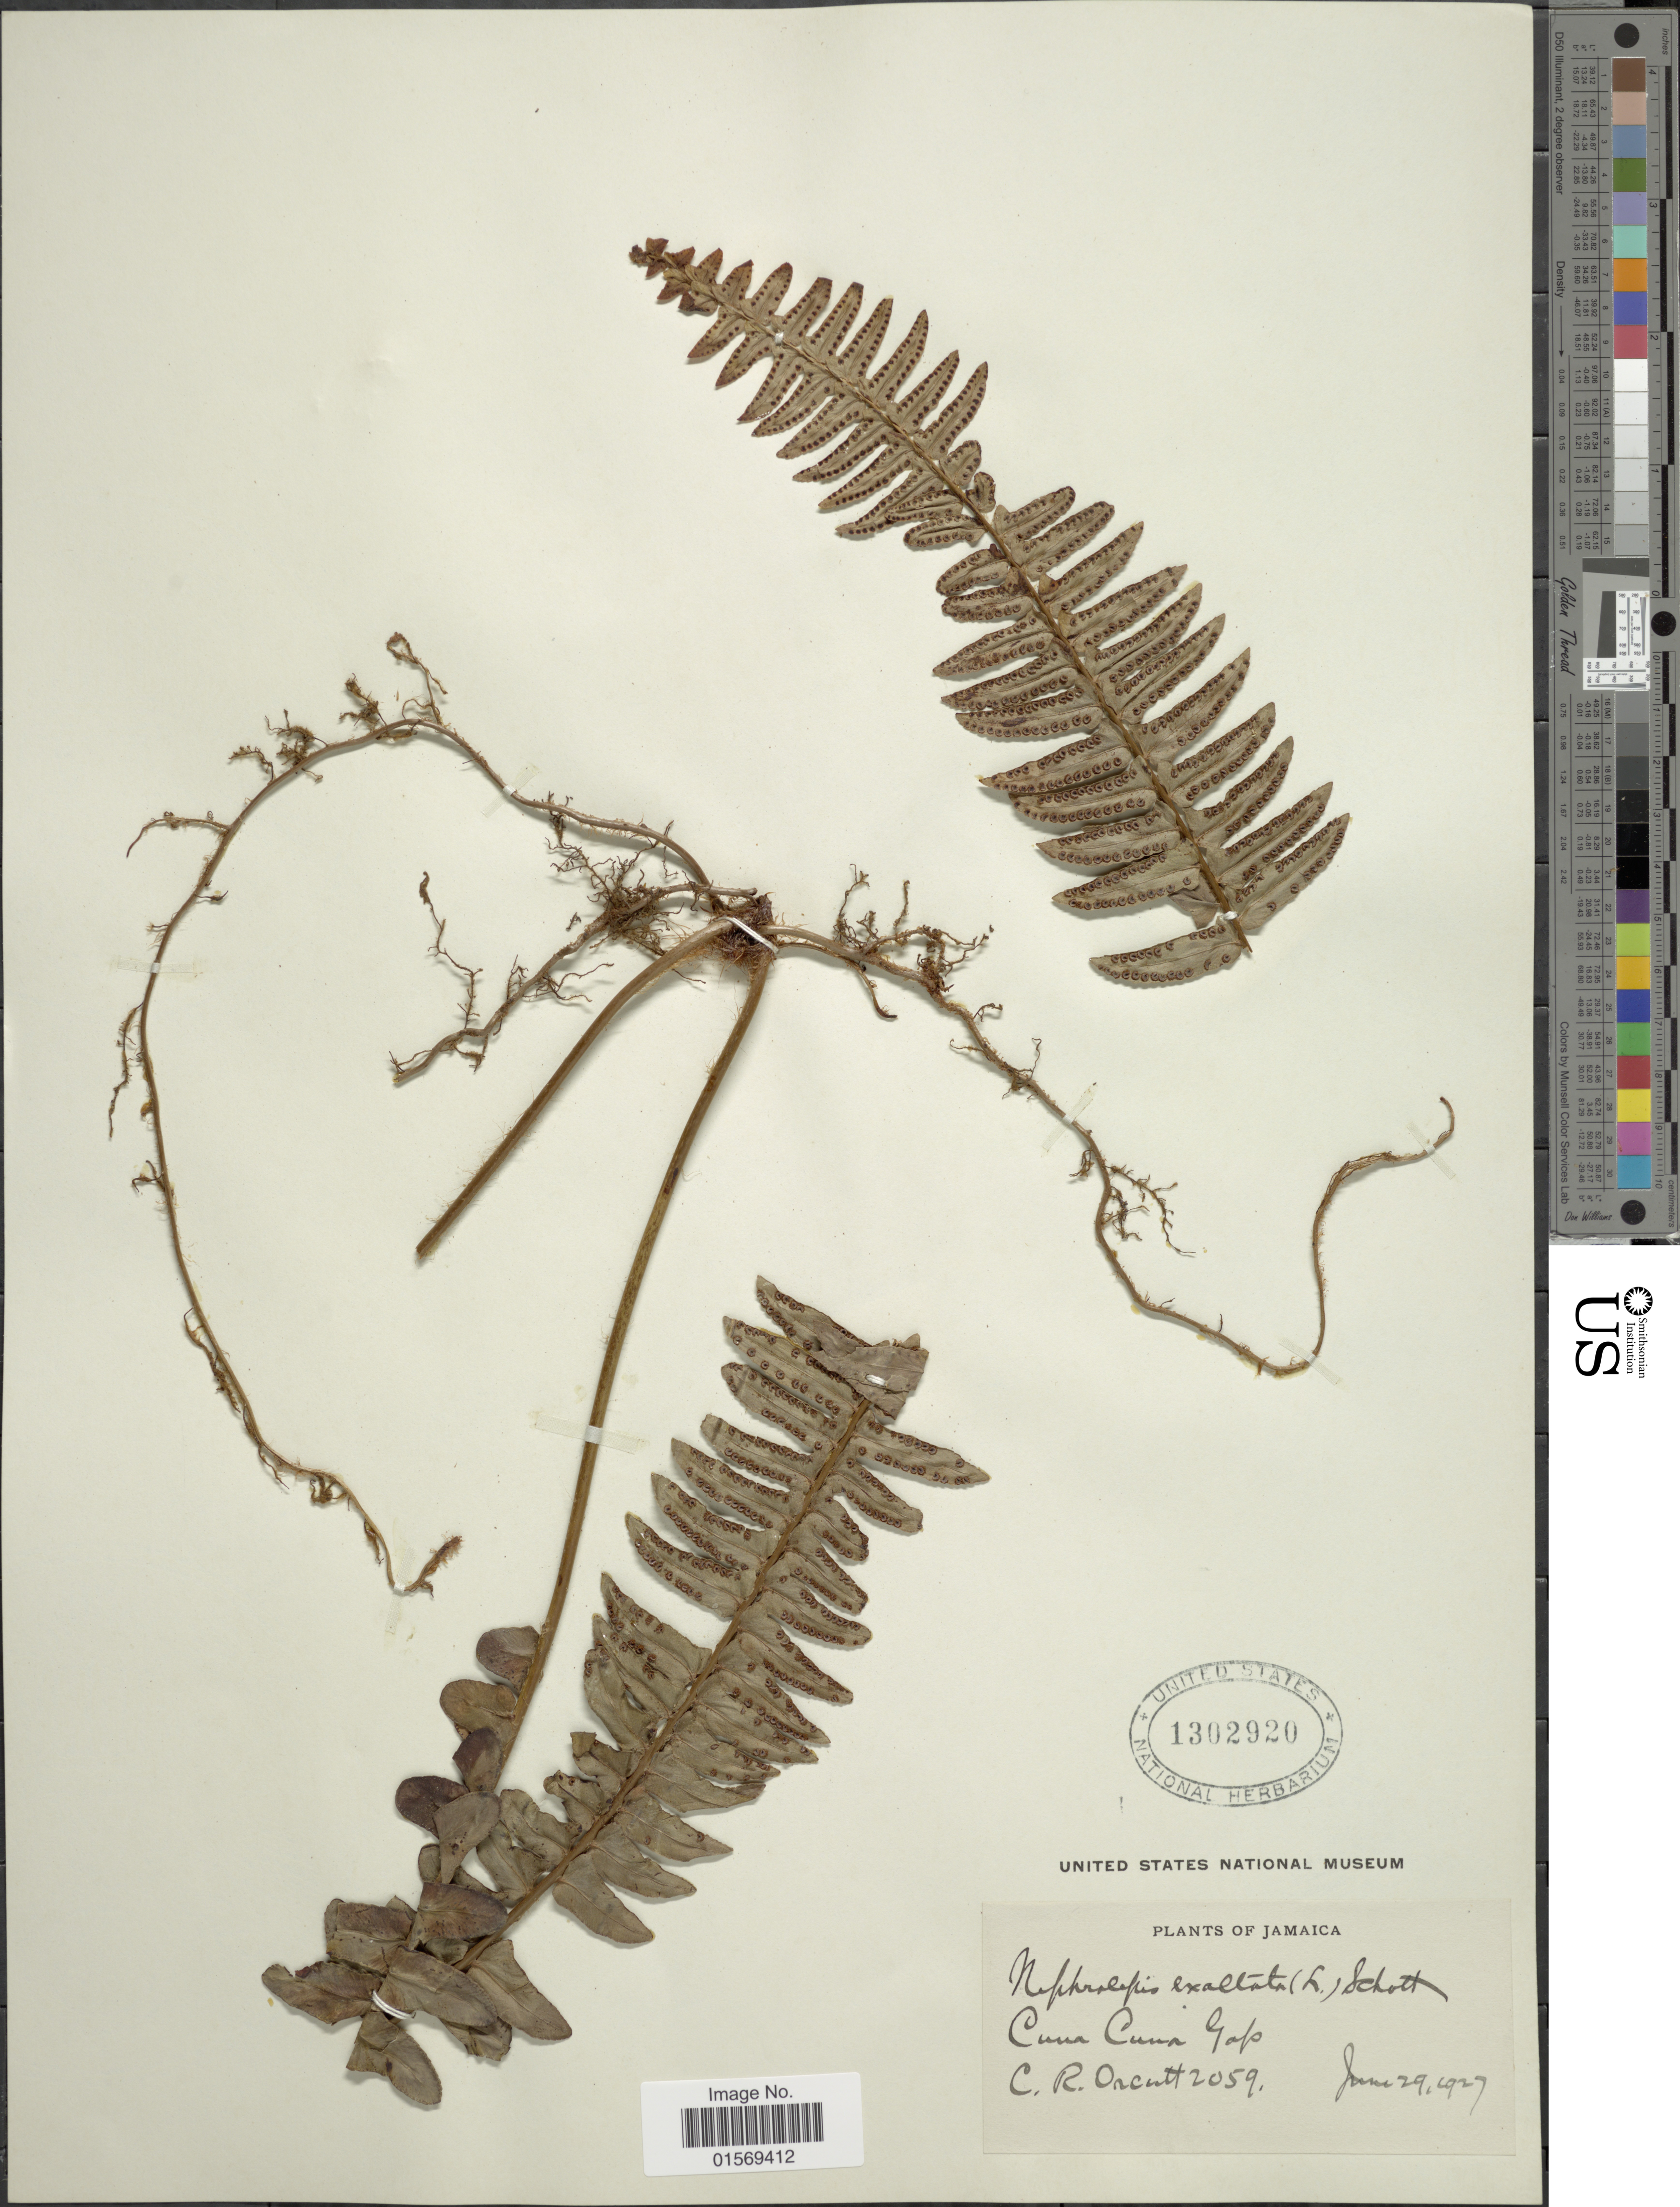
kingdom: Plantae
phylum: Tracheophyta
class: Polypodiopsida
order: Polypodiales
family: Nephrolepidaceae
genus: Nephrolepis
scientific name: Nephrolepis exaltata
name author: (L.) Schott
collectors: C. R. Orcutt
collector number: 2059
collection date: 1927-06-29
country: Jamaica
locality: Cuna Cuna Gap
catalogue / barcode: US 1302920